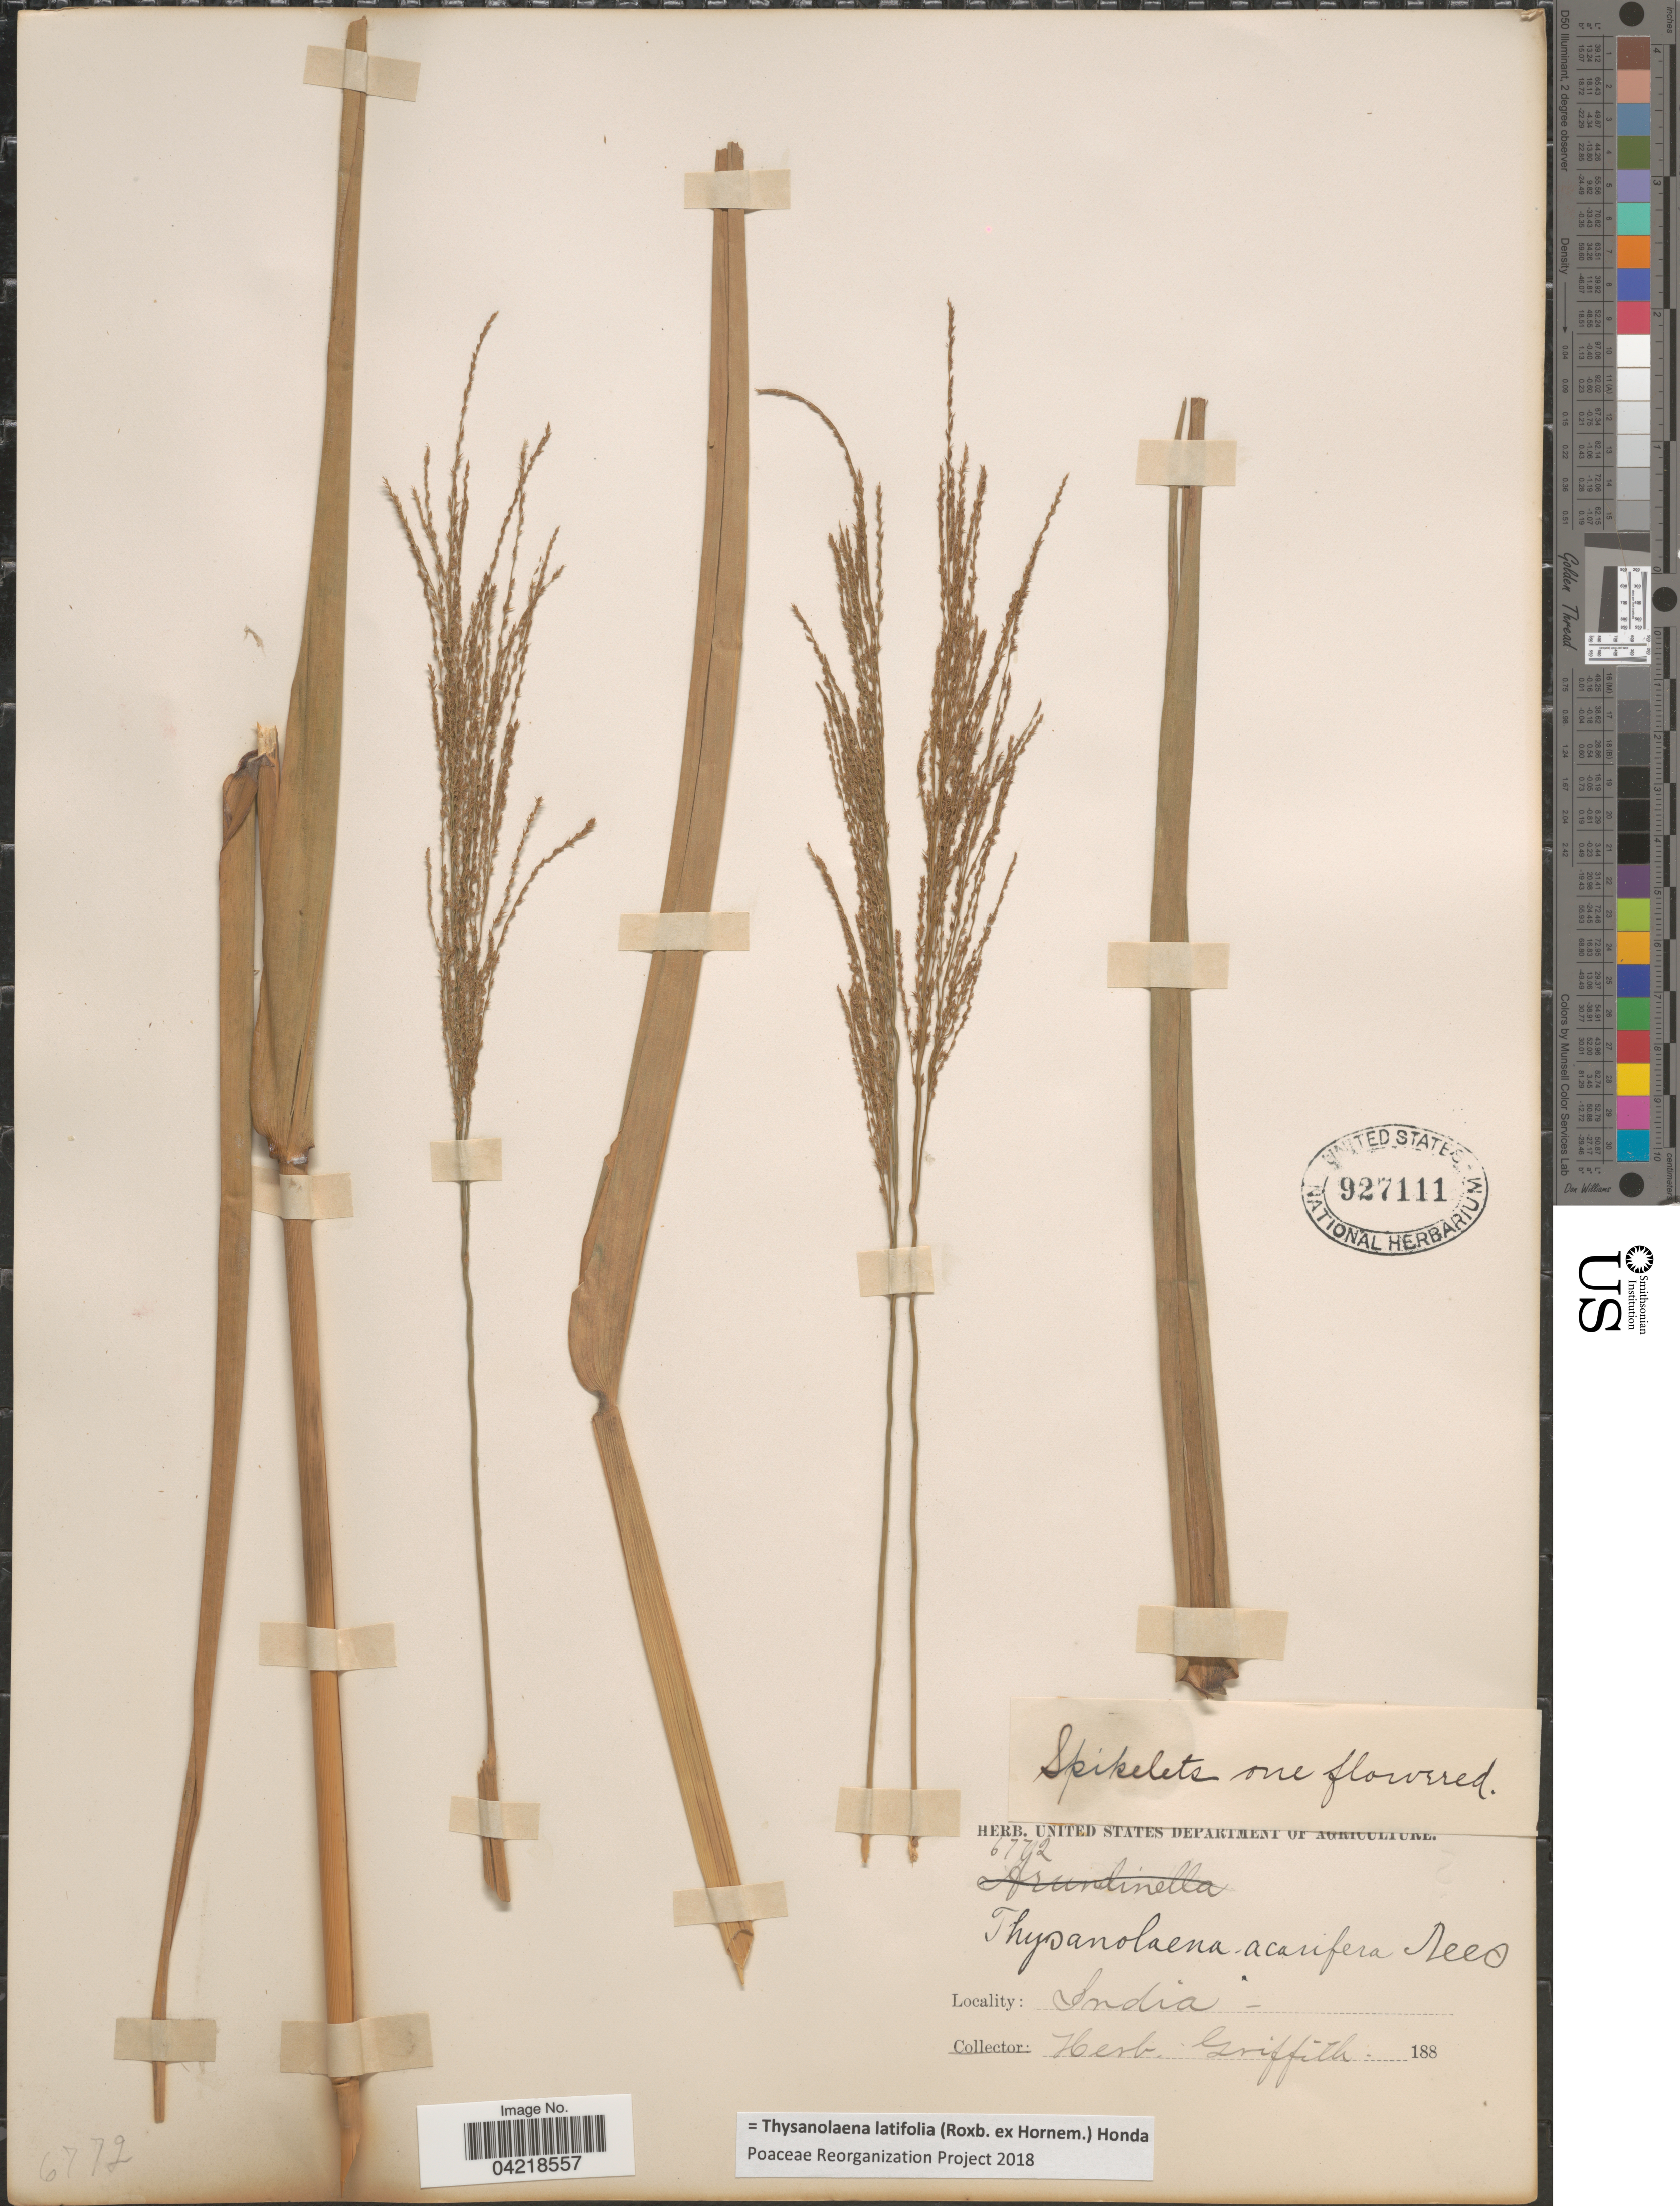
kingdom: Plantae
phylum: Tracheophyta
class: Liliopsida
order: Poales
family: Poaceae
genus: Thysanolaena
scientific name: Thysanolaena latifolia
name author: (Roxb. ex Hornem.) Honda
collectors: ex herb. Griffith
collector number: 6772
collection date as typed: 188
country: India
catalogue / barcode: US 927111